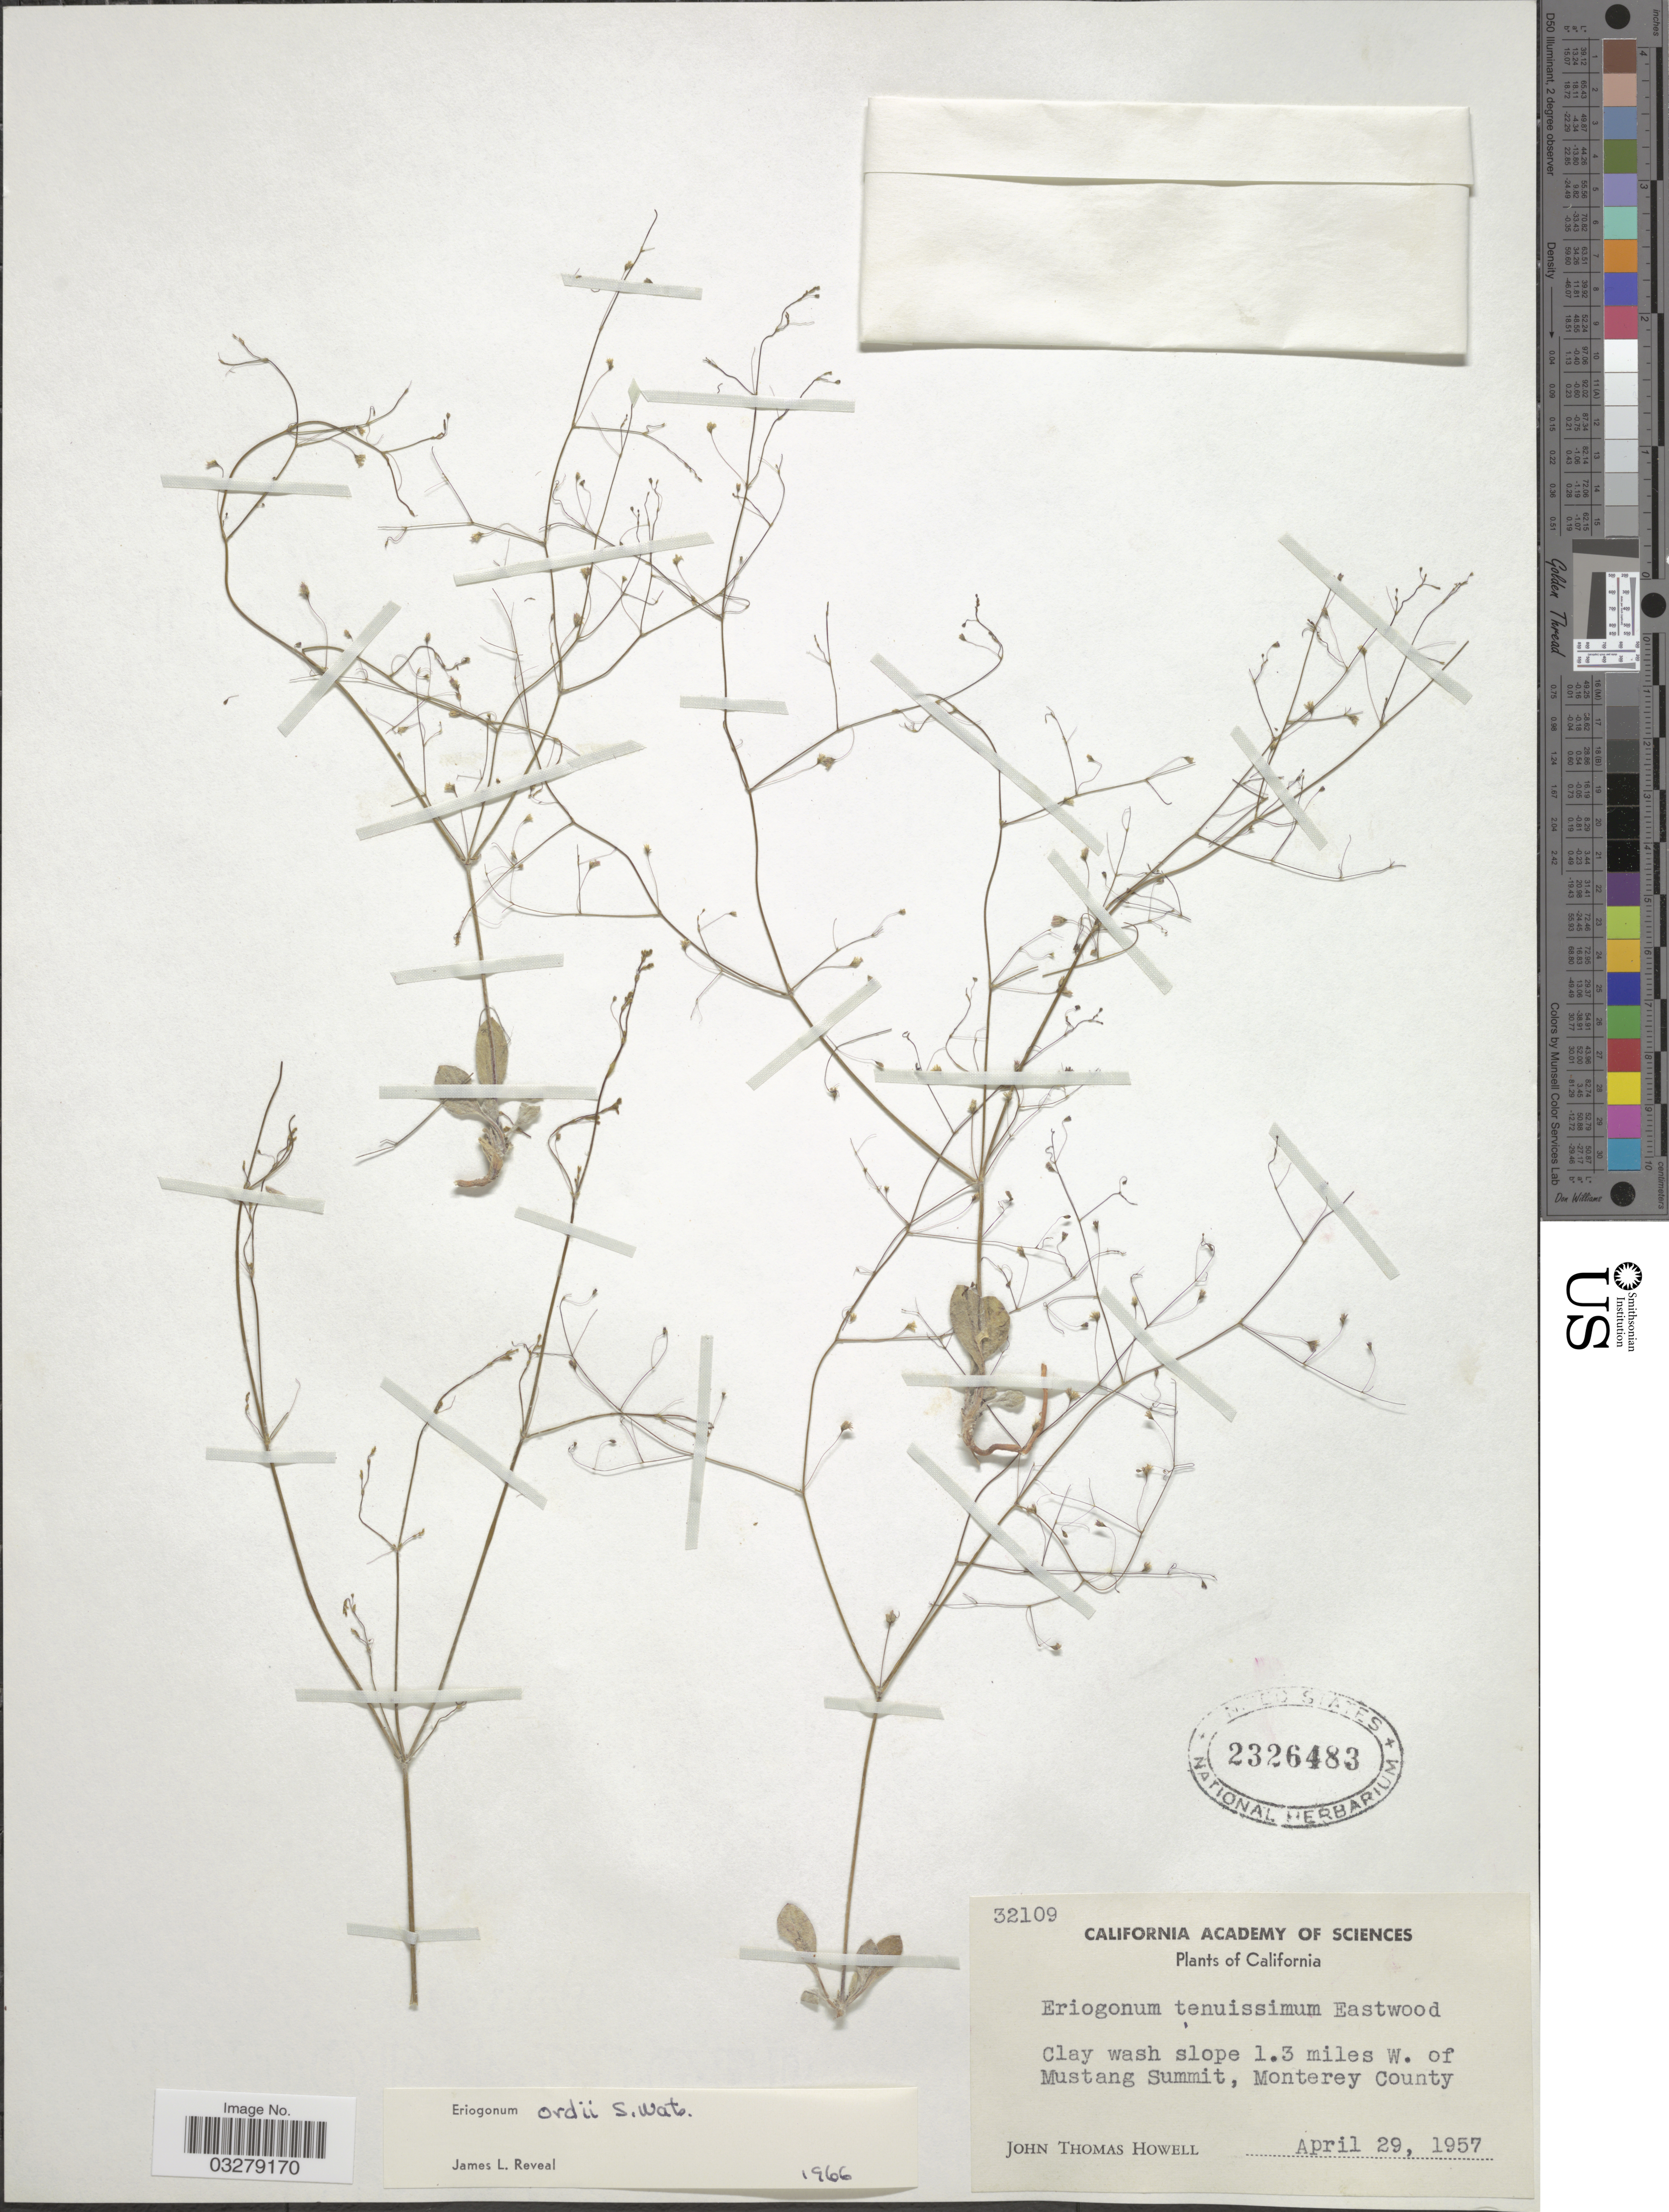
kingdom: Plantae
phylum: Tracheophyta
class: Magnoliopsida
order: Caryophyllales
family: Polygonaceae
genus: Eriogonum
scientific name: Eriogonum ordii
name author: S. Watson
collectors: J. T. Howell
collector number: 32109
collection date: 1957-04-29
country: United States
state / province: California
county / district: Monterey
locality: Clay wash slope 1.3 miles W. of Mustang Summit, Monterey County.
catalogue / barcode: US 2326483